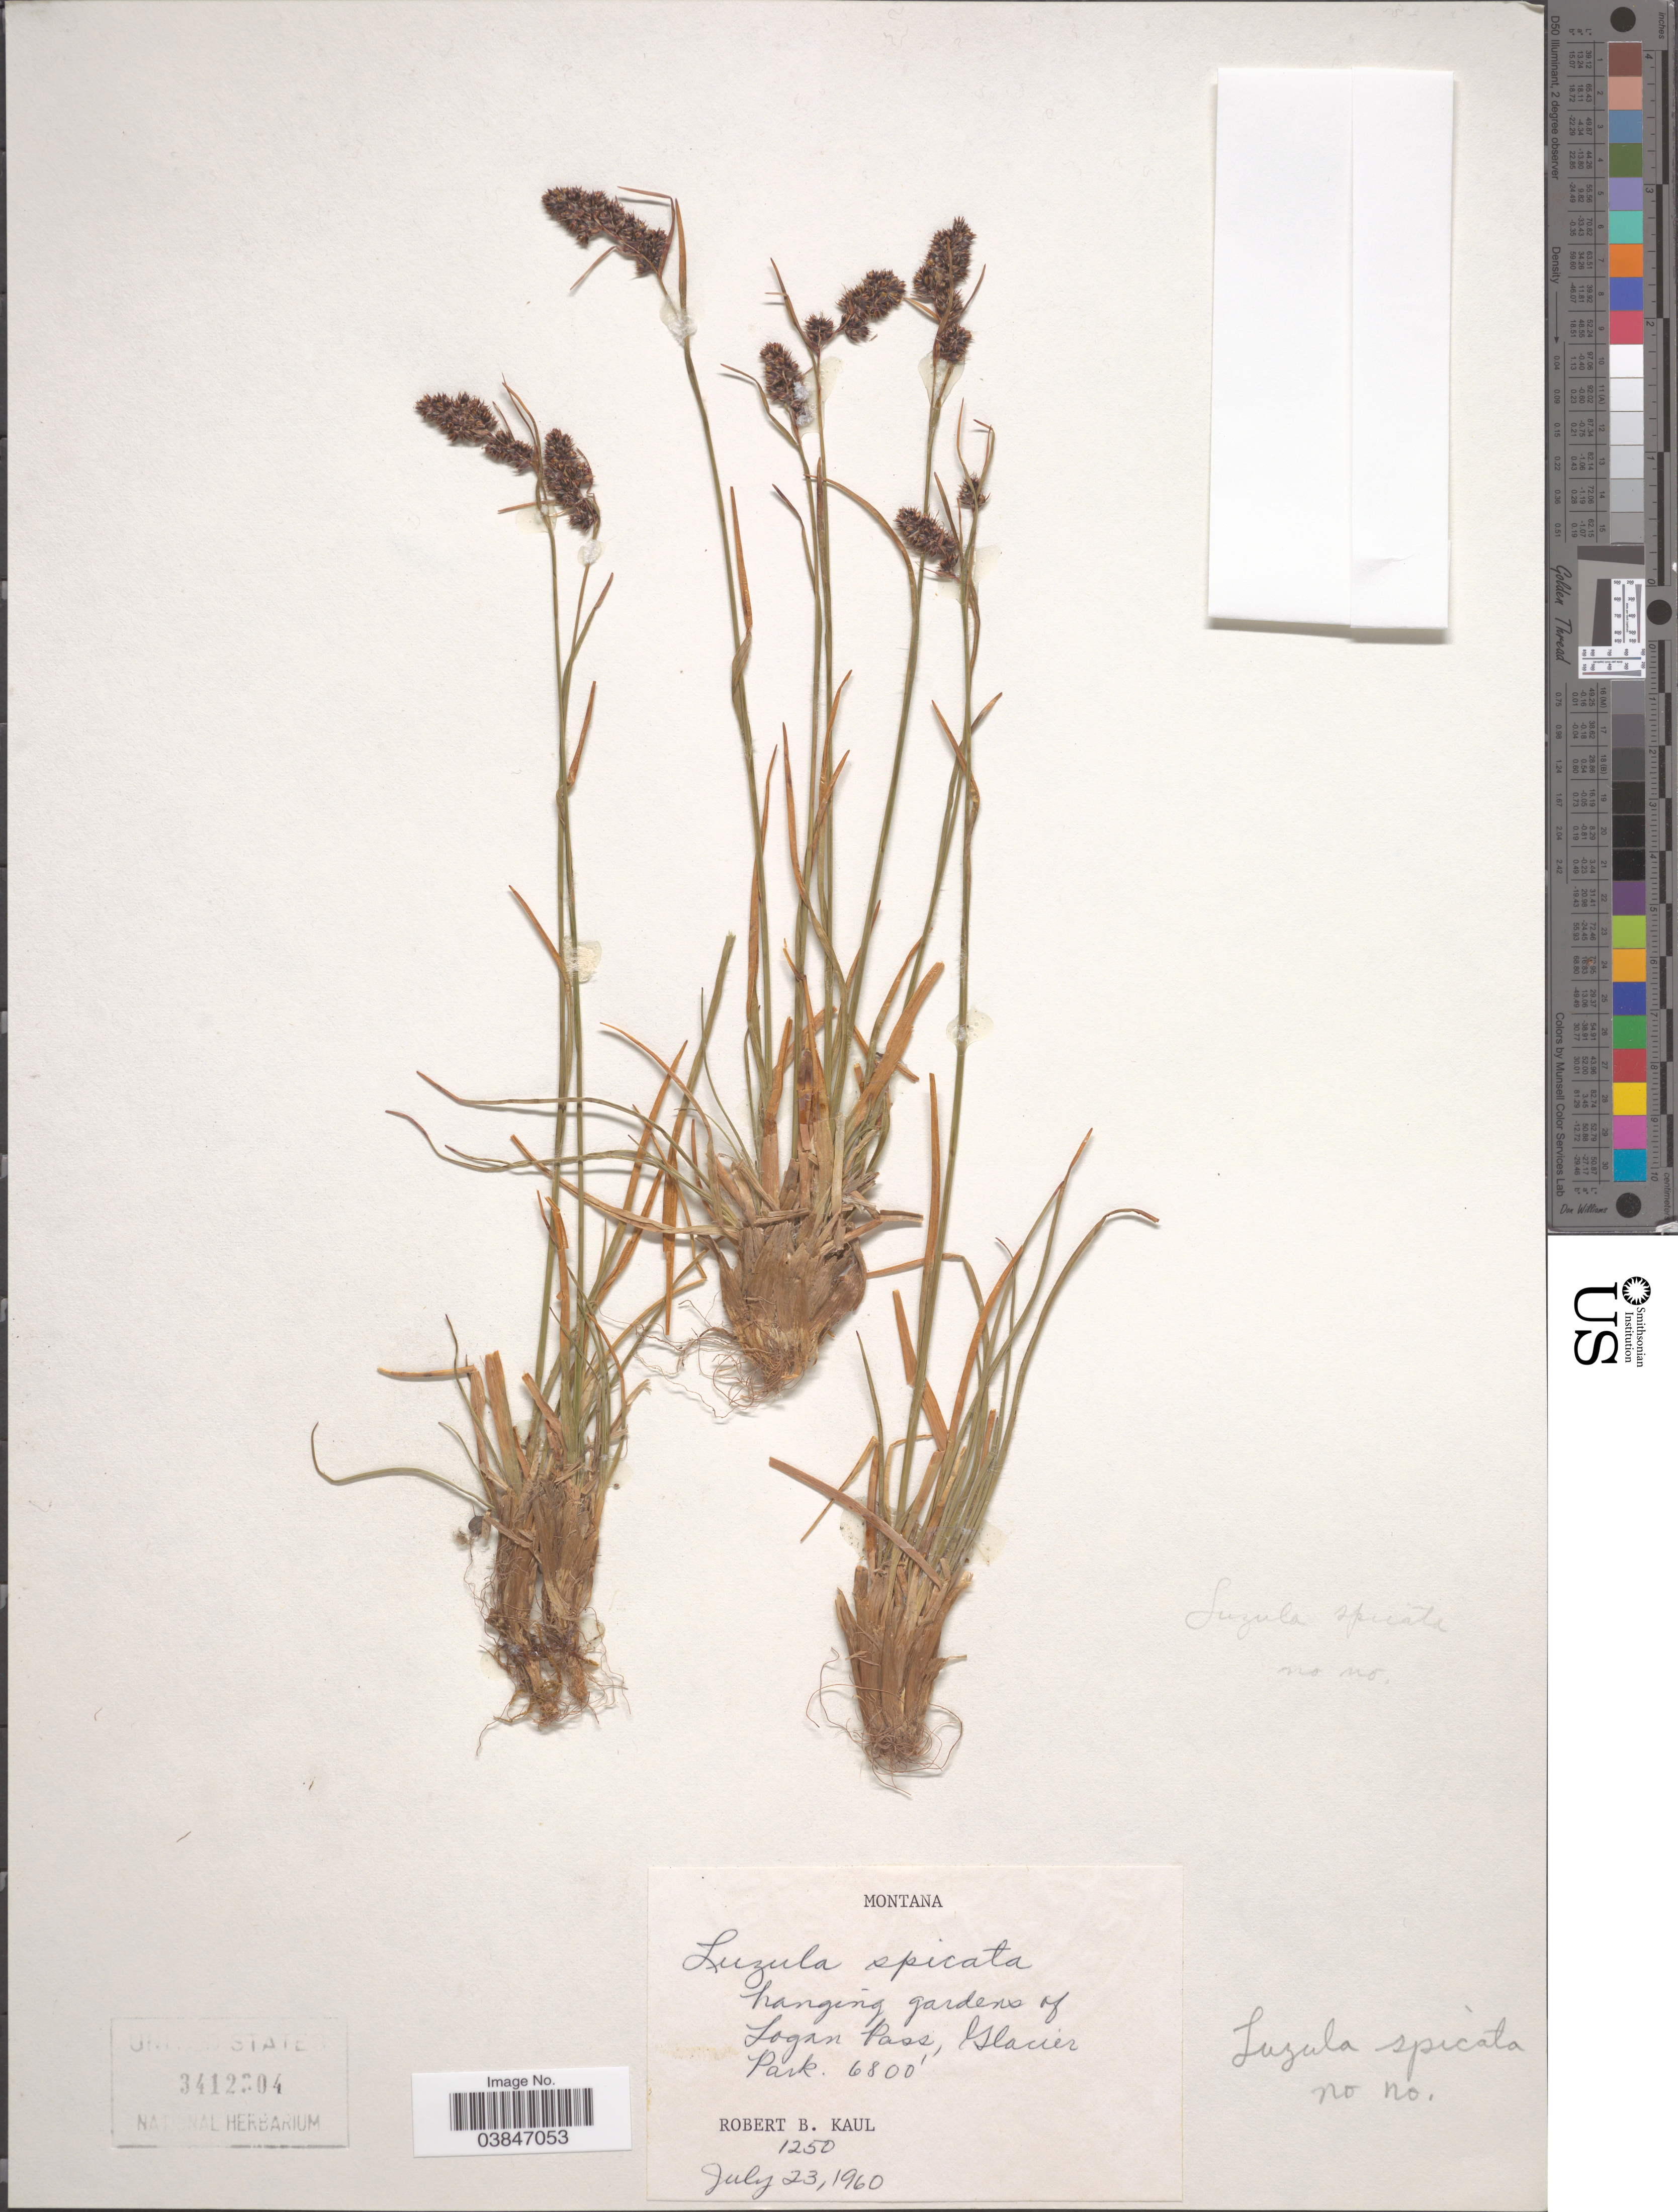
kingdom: Plantae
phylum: Tracheophyta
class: Liliopsida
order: Poales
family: Juncaceae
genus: Luzula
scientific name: Luzula spicata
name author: (L.) DC.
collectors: R. Kaul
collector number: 1250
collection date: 1960-07-23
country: United States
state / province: Montana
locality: Logan Pass, Glacier Park.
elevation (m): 2073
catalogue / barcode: US 3412304